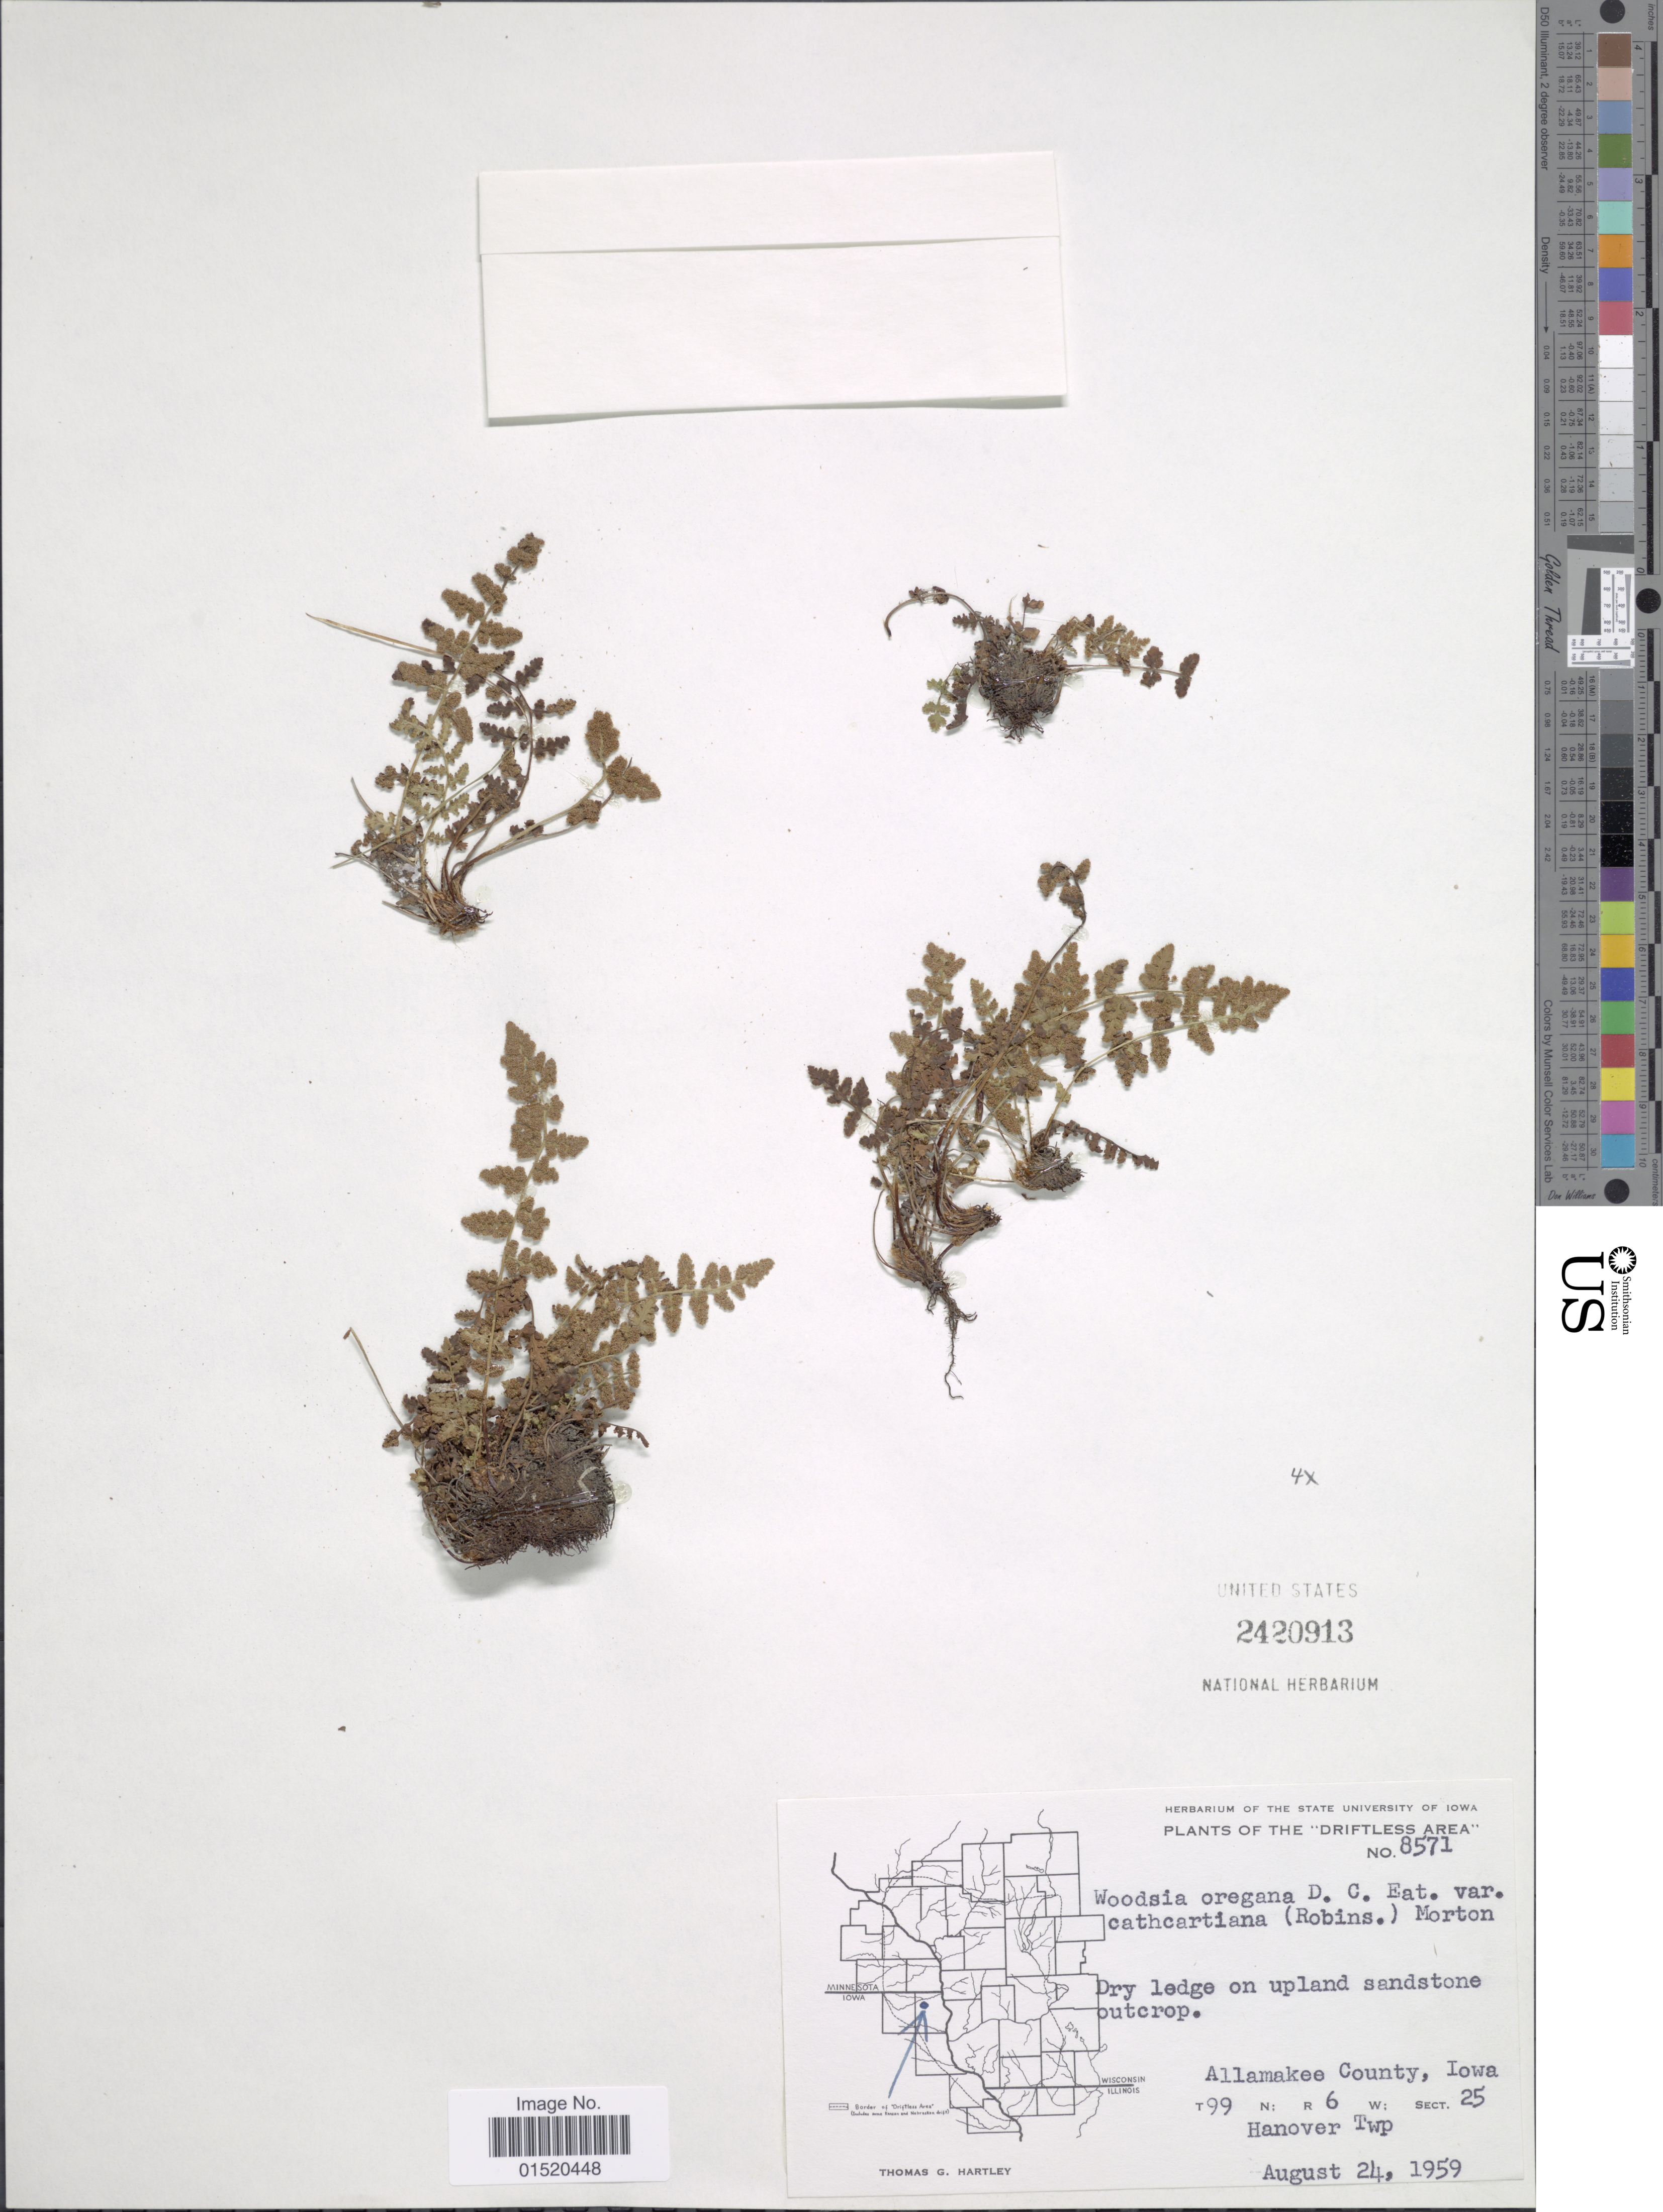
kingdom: Plantae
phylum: Tracheophyta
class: Polypodiopsida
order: Polypodiales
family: Woodsiaceae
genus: Woodsia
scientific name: Woodsia oregana var. cathcartiana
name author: (B.L. Rob.) C.V. Morton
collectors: T. G. Hartley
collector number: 8571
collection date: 1959-08-24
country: United States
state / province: Iowa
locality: The 'Driftless Area', Dry ledges on upland sandstone outcrop, Allamakee County, T99 N; R6 W: Sect. 25 Hanover Twp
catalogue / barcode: US 2420913